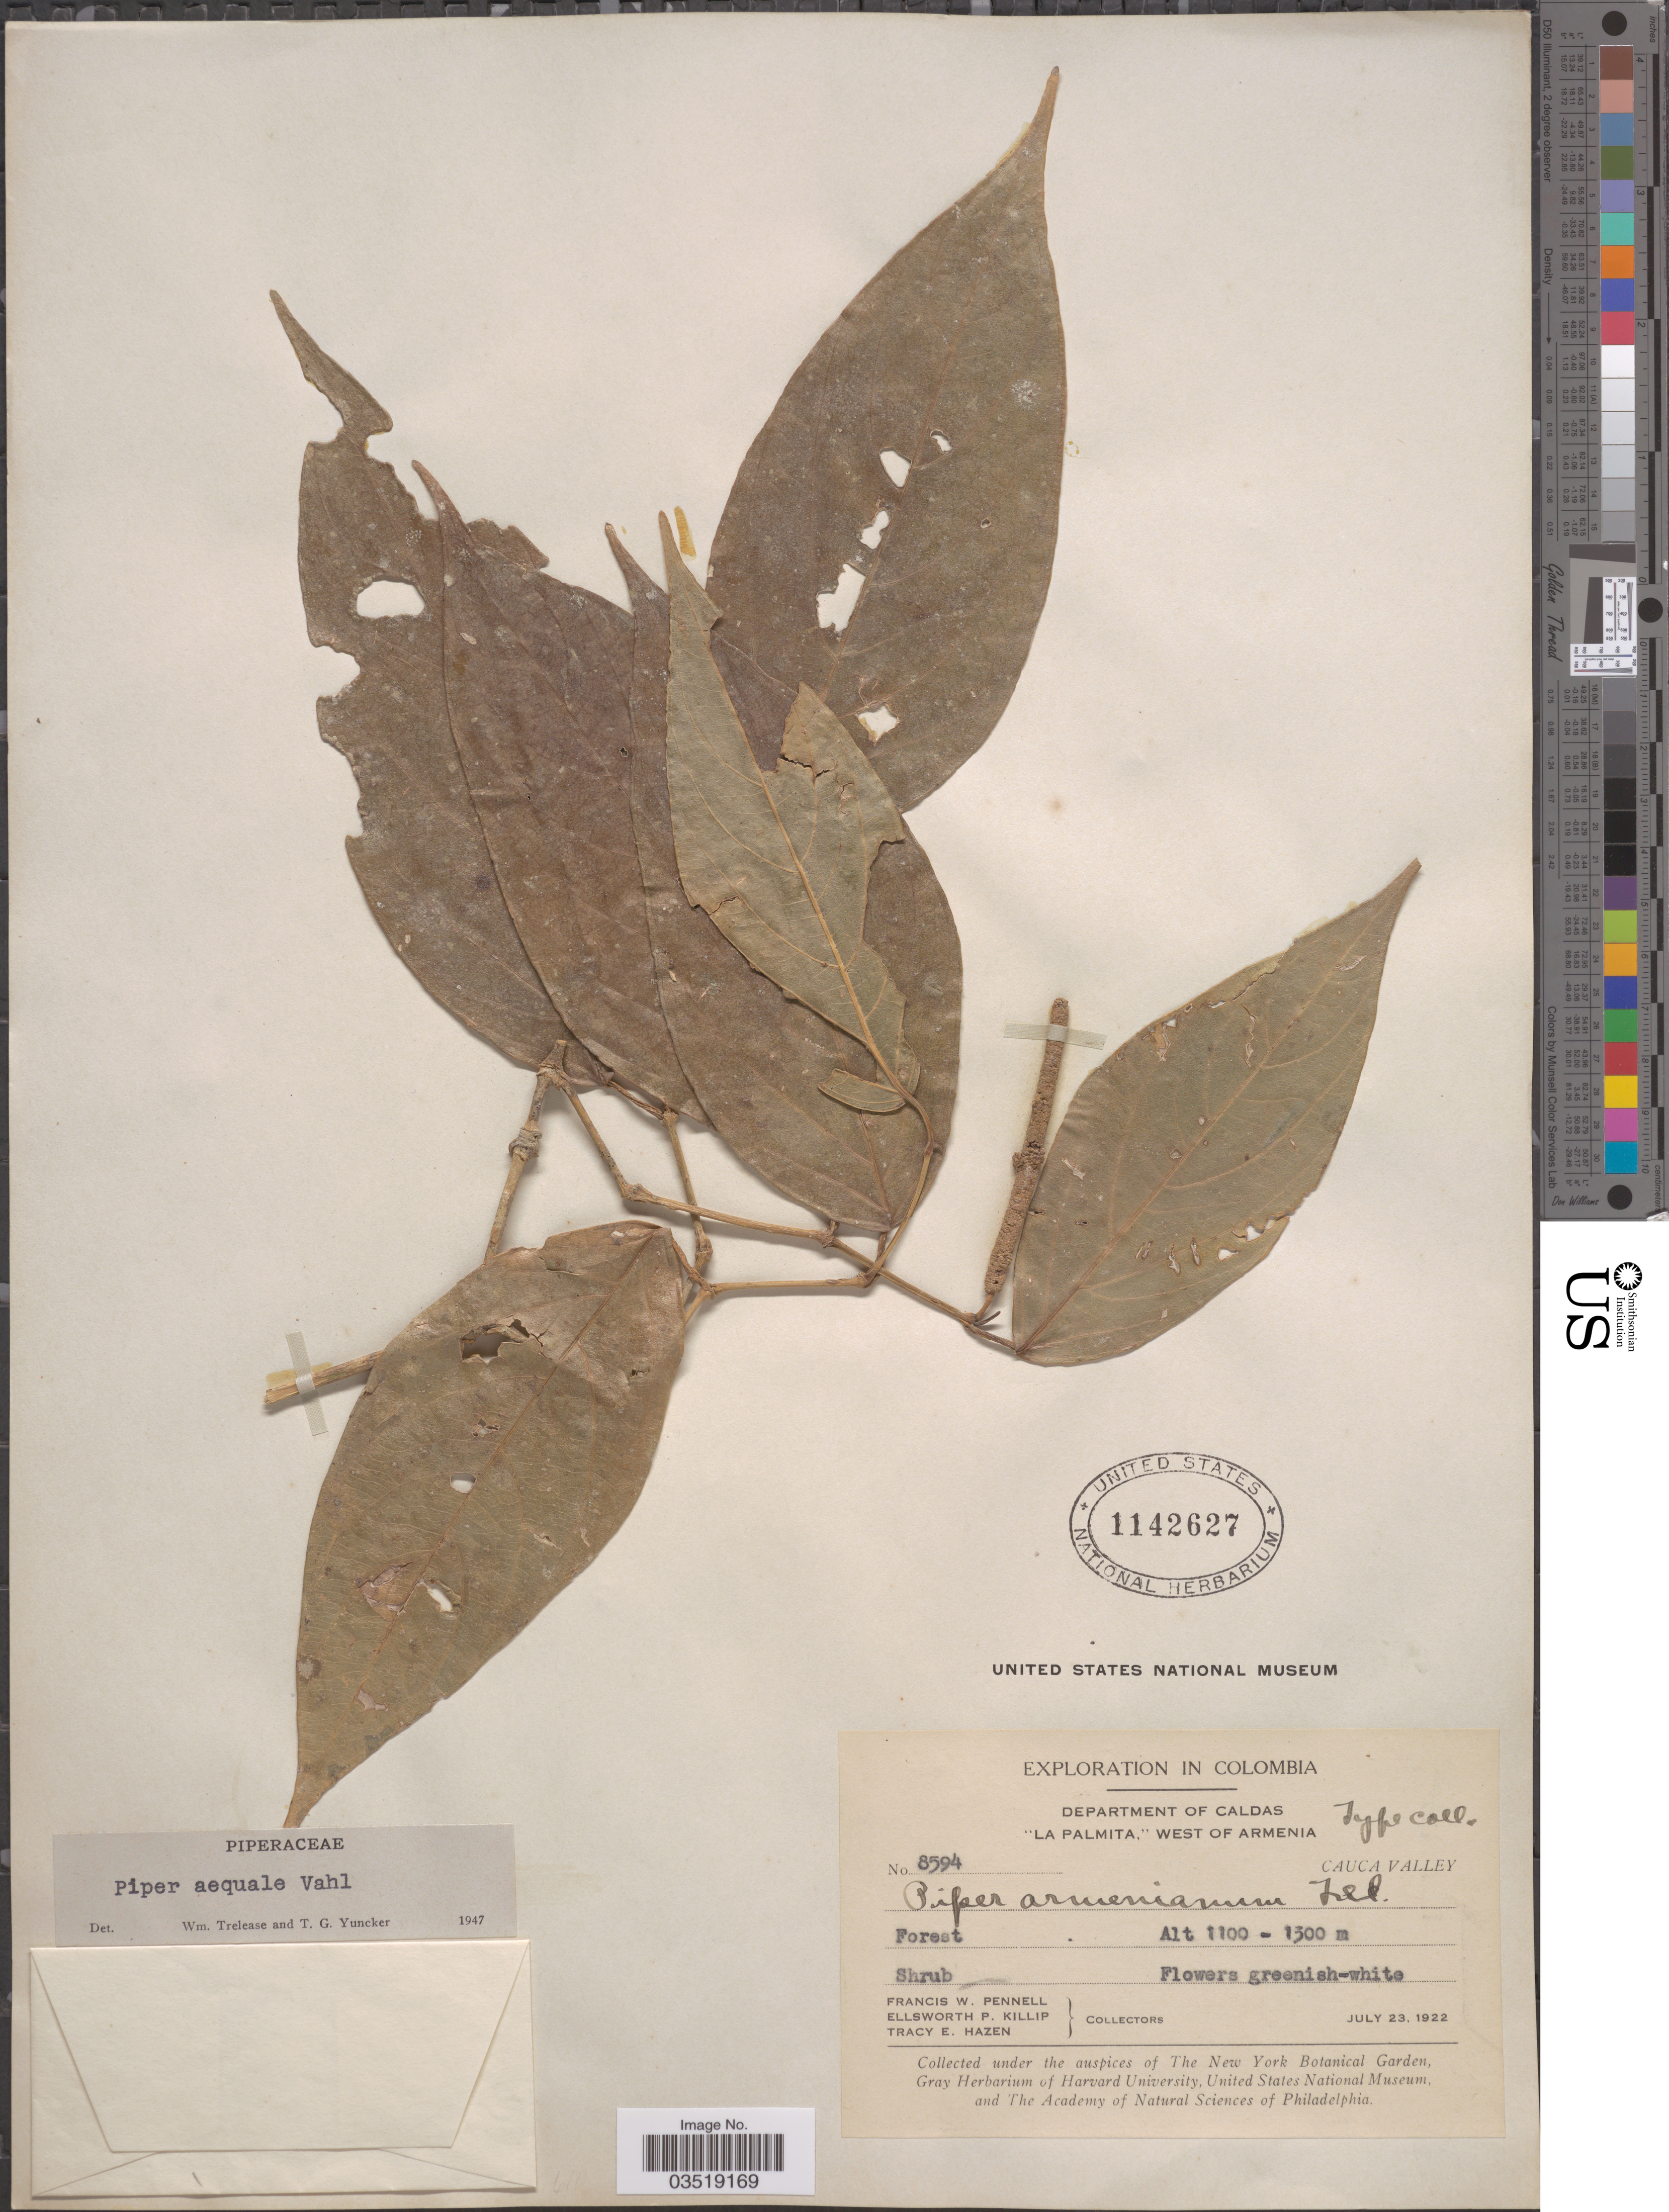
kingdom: Plantae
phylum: Tracheophyta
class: Magnoliopsida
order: Piperales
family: Piperaceae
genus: Piper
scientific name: Piper aequale var. aequale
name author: Vahl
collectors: F. W. Pennell, E. P. Killip & T. E. Hazen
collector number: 8594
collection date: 1922-07-23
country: Colombia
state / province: Caldas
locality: Department of Caldas. "La Palmita,"West of Armenia. Cauca Valley.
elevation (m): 1100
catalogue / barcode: US 1142627